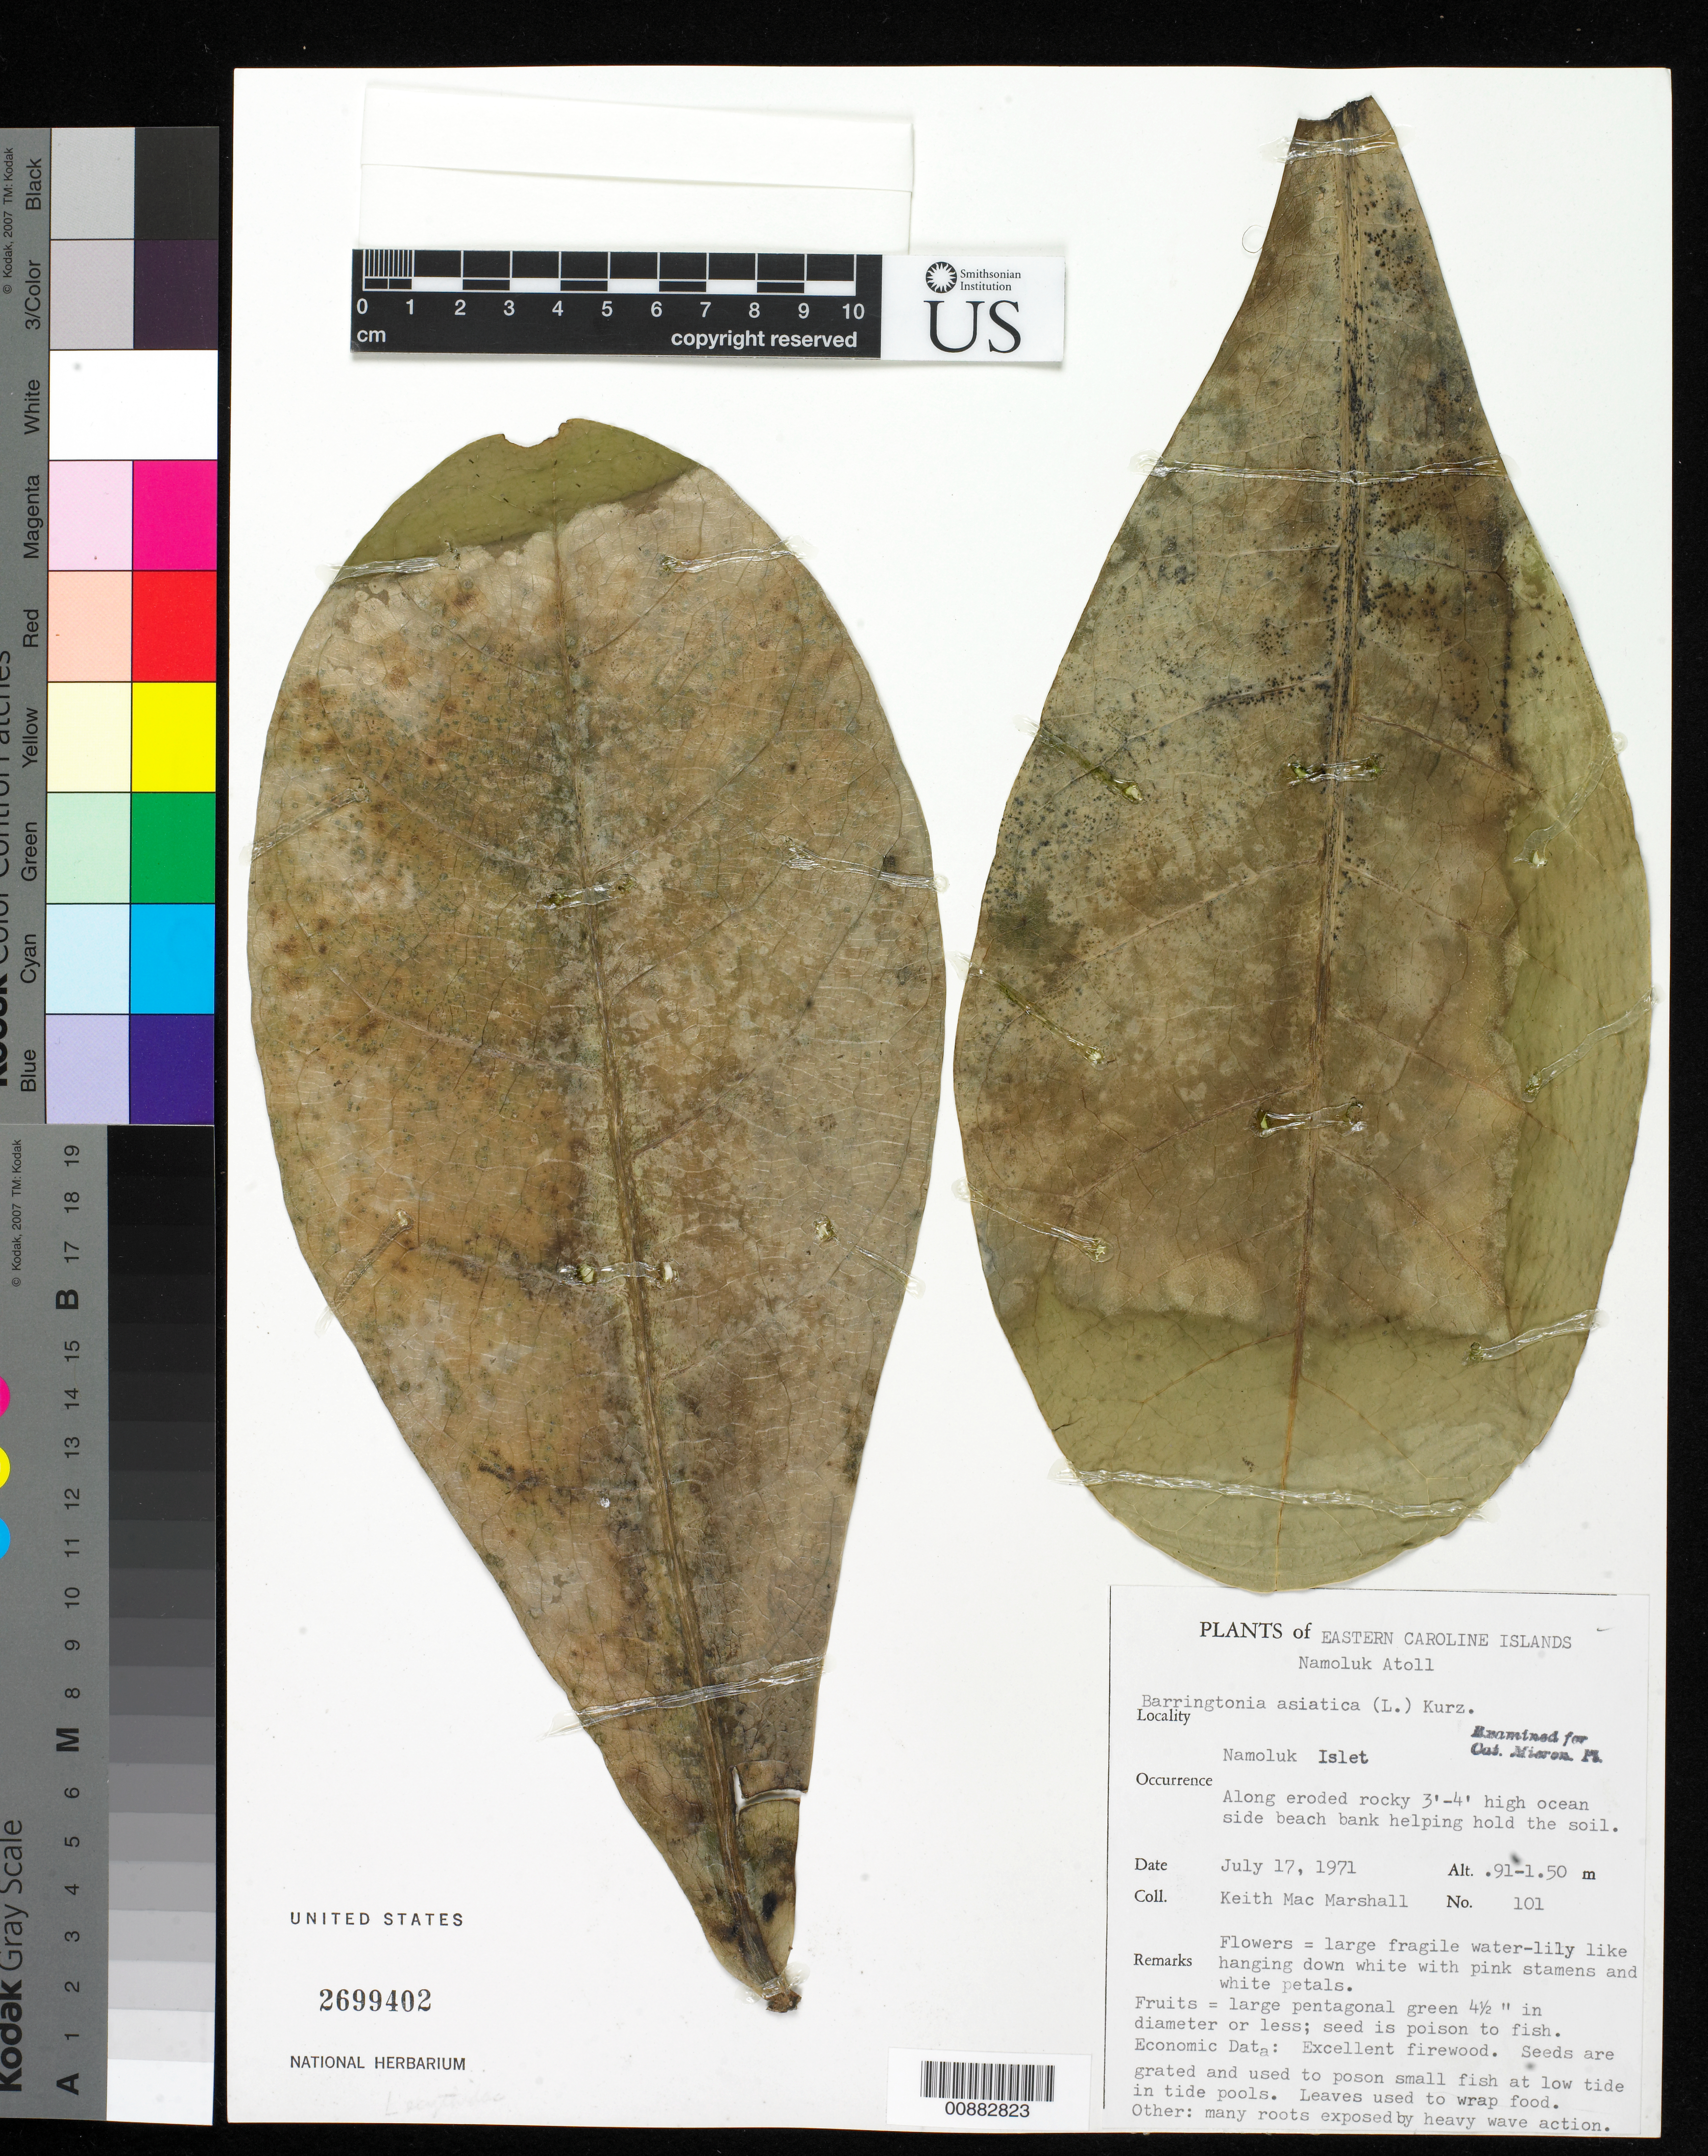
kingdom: Plantae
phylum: Tracheophyta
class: Magnoliopsida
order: Ericales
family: Lecythidaceae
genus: Barringtonia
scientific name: Barringtonia asiatica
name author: (L.) Kurz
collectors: K. M. Marshall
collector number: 101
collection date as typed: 17 Jul 1971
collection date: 1971-07-17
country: Micronesia, Federated States of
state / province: Truk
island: Namokuk [Namoluk] Atoll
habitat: Along eroded rocky 3'-4' high oceanside beach bank helping hold the soil.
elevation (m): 0.91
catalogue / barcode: US 2699402